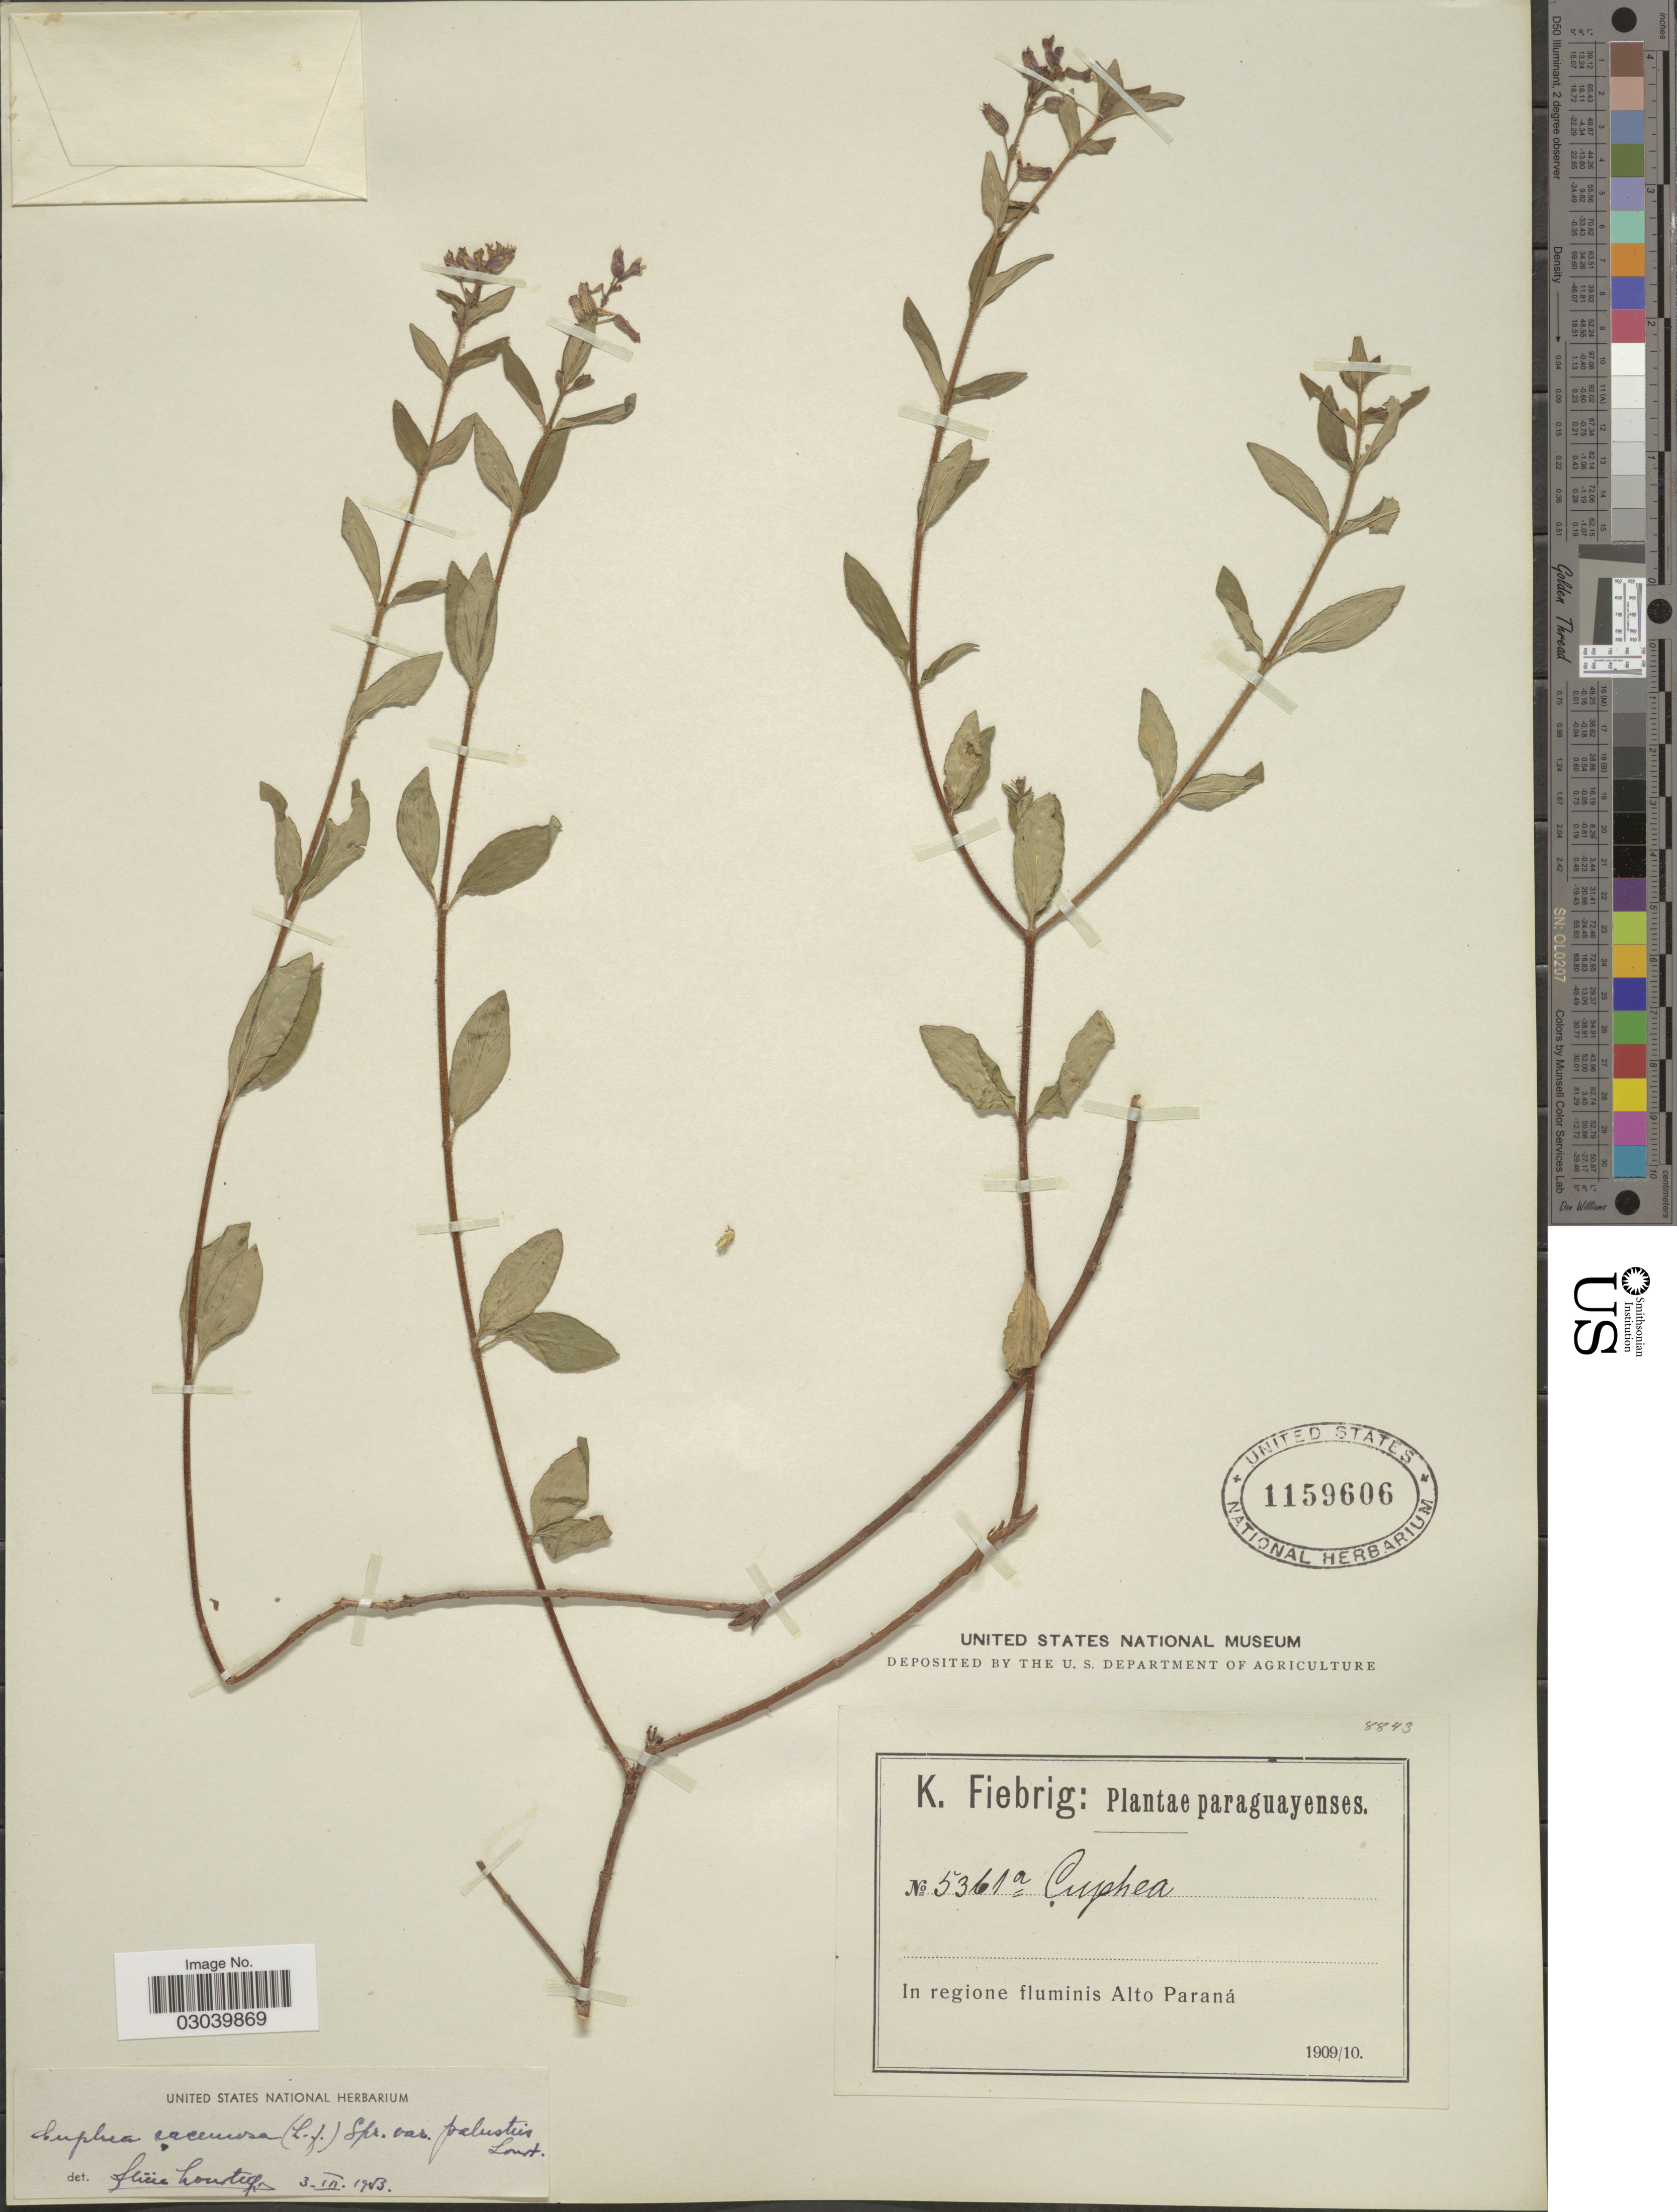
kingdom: Plantae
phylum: Tracheophyta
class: Magnoliopsida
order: Myrtales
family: Lythraceae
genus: Cuphea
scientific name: Cuphea racemosa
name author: (L. f.) Spreng.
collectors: K. Fiebrig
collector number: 5361a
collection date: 1909/1910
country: Paraguay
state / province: Alto Parana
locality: In regione fluminis Alto Paraná.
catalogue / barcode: US 1159606